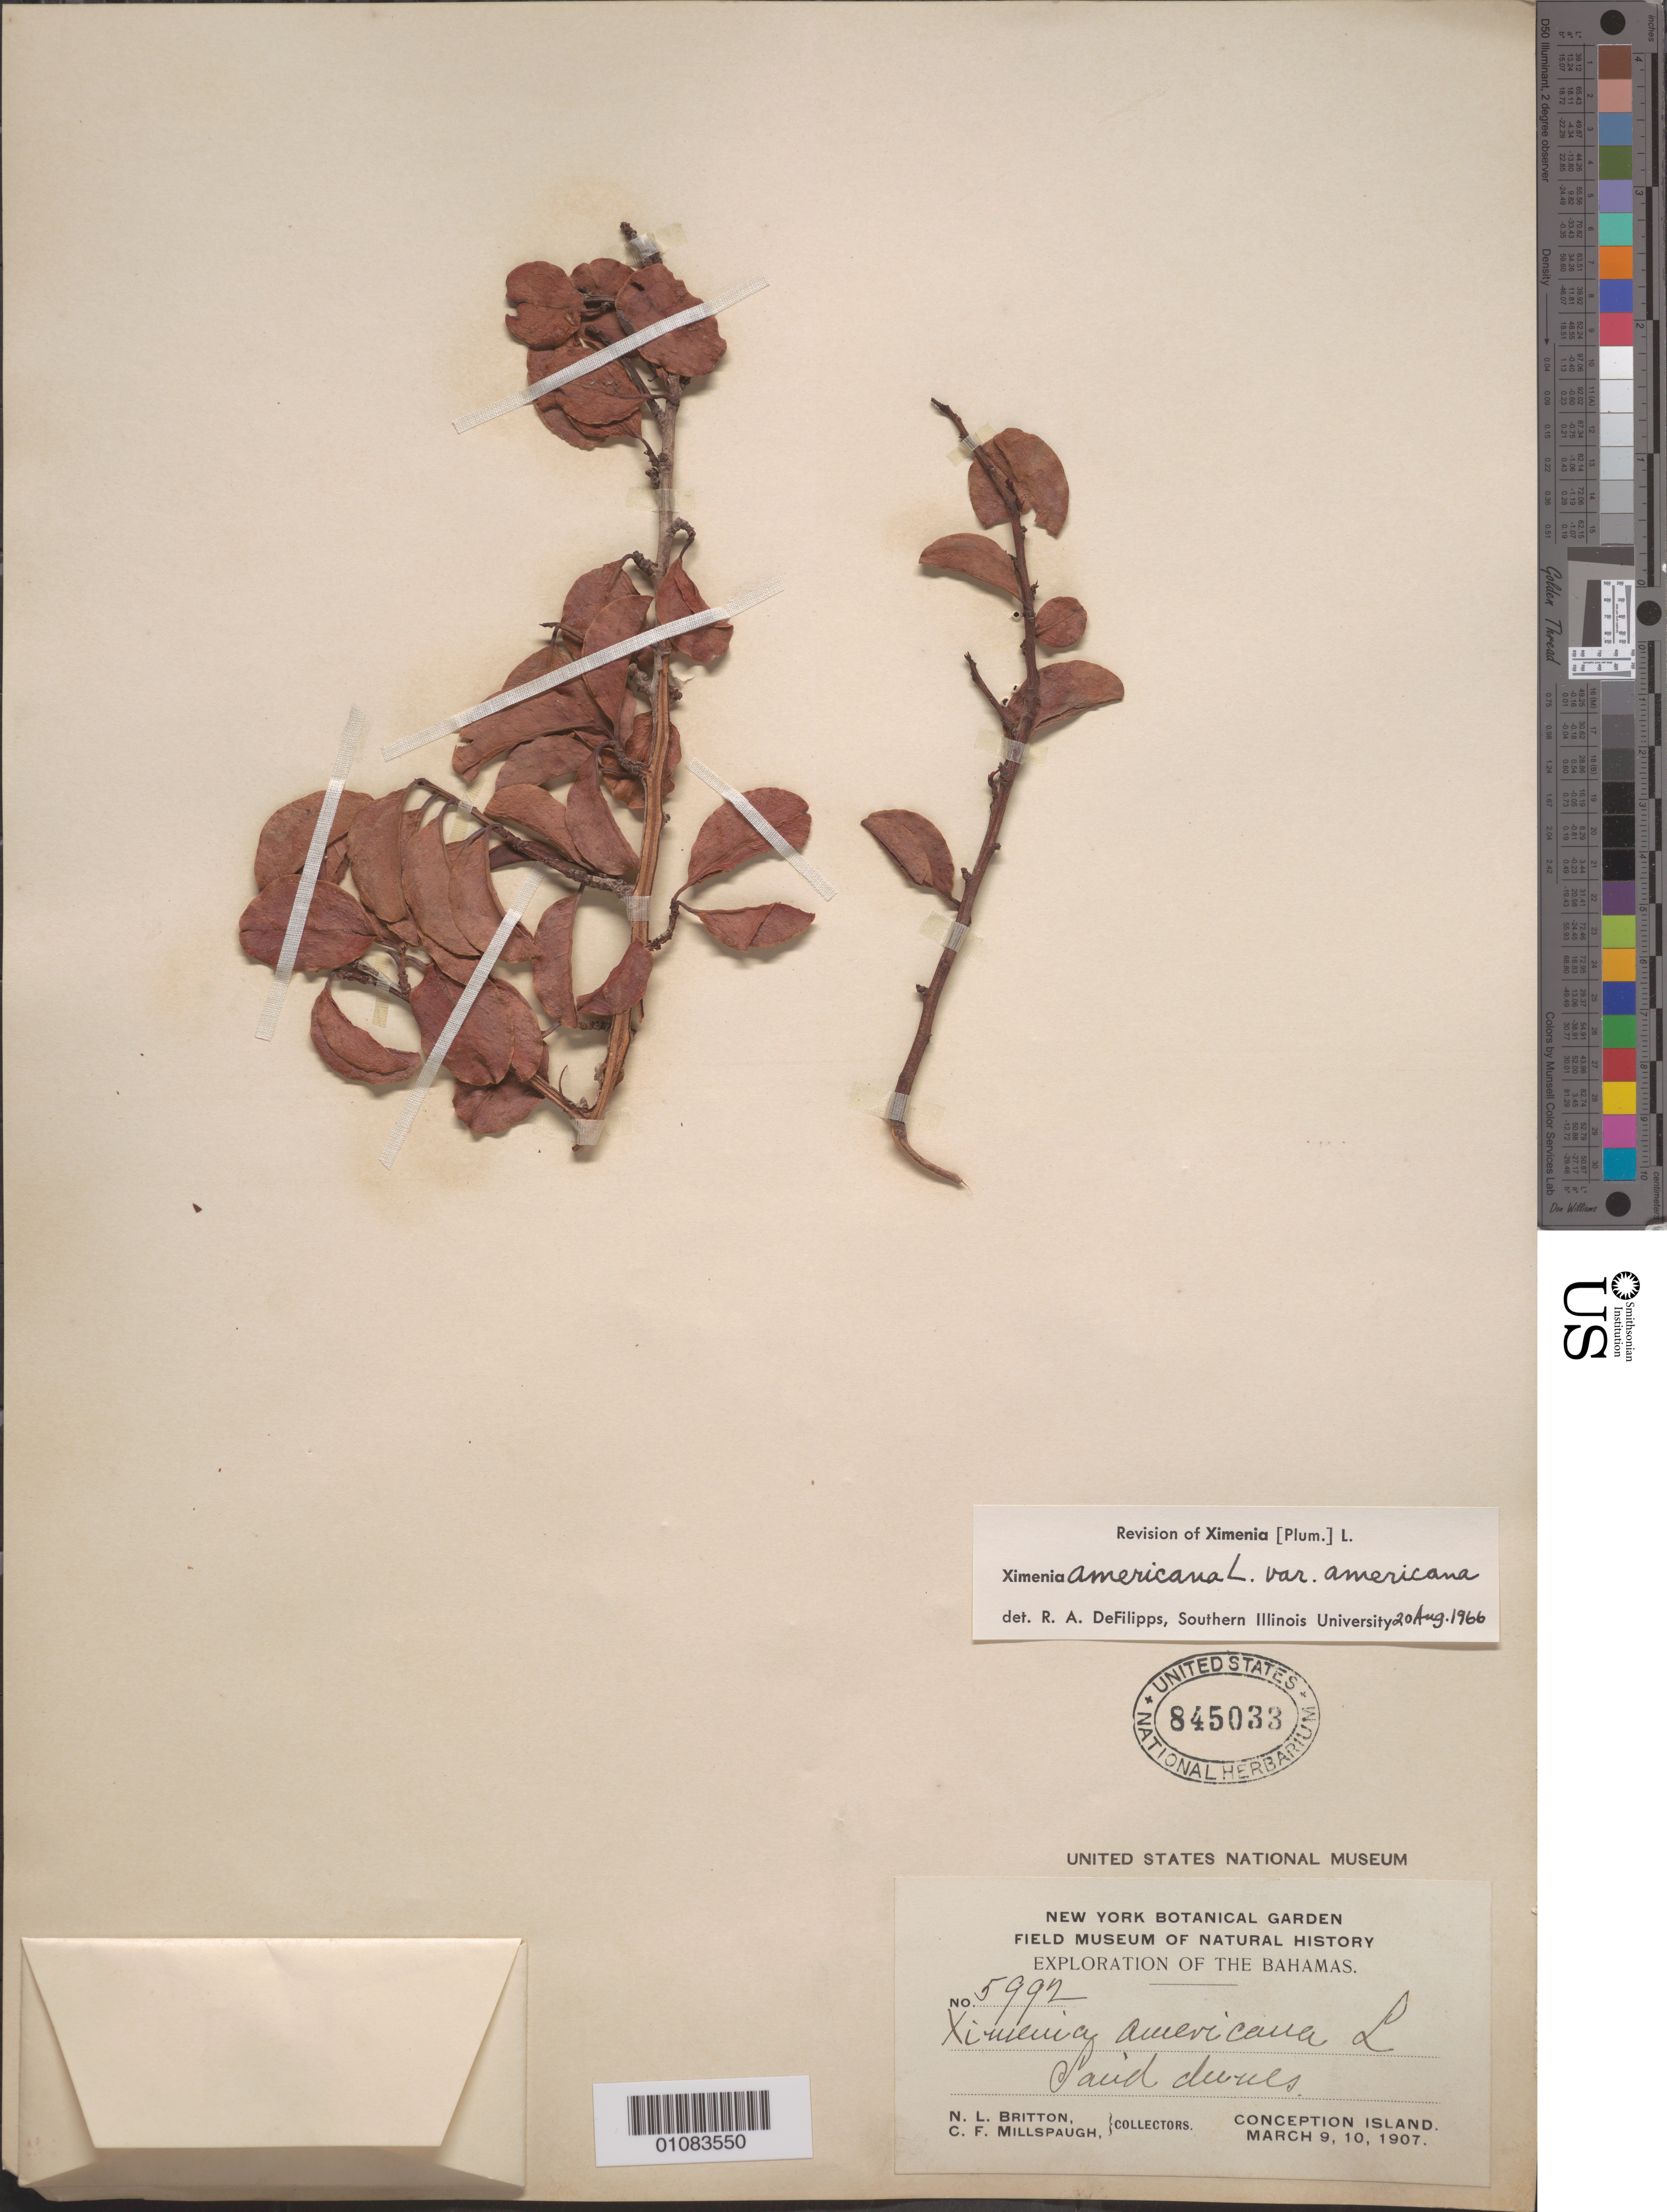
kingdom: Plantae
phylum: Tracheophyta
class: Magnoliopsida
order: Santalales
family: Ximeniaceae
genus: Ximenia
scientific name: Ximenia americana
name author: L.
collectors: N. Britton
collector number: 5992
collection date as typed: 09 Mar 1907 and 10 Mar 1907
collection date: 1907-03-09,1907-03-10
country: Bahamas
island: Conception I.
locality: Conception Island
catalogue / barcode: US 845033